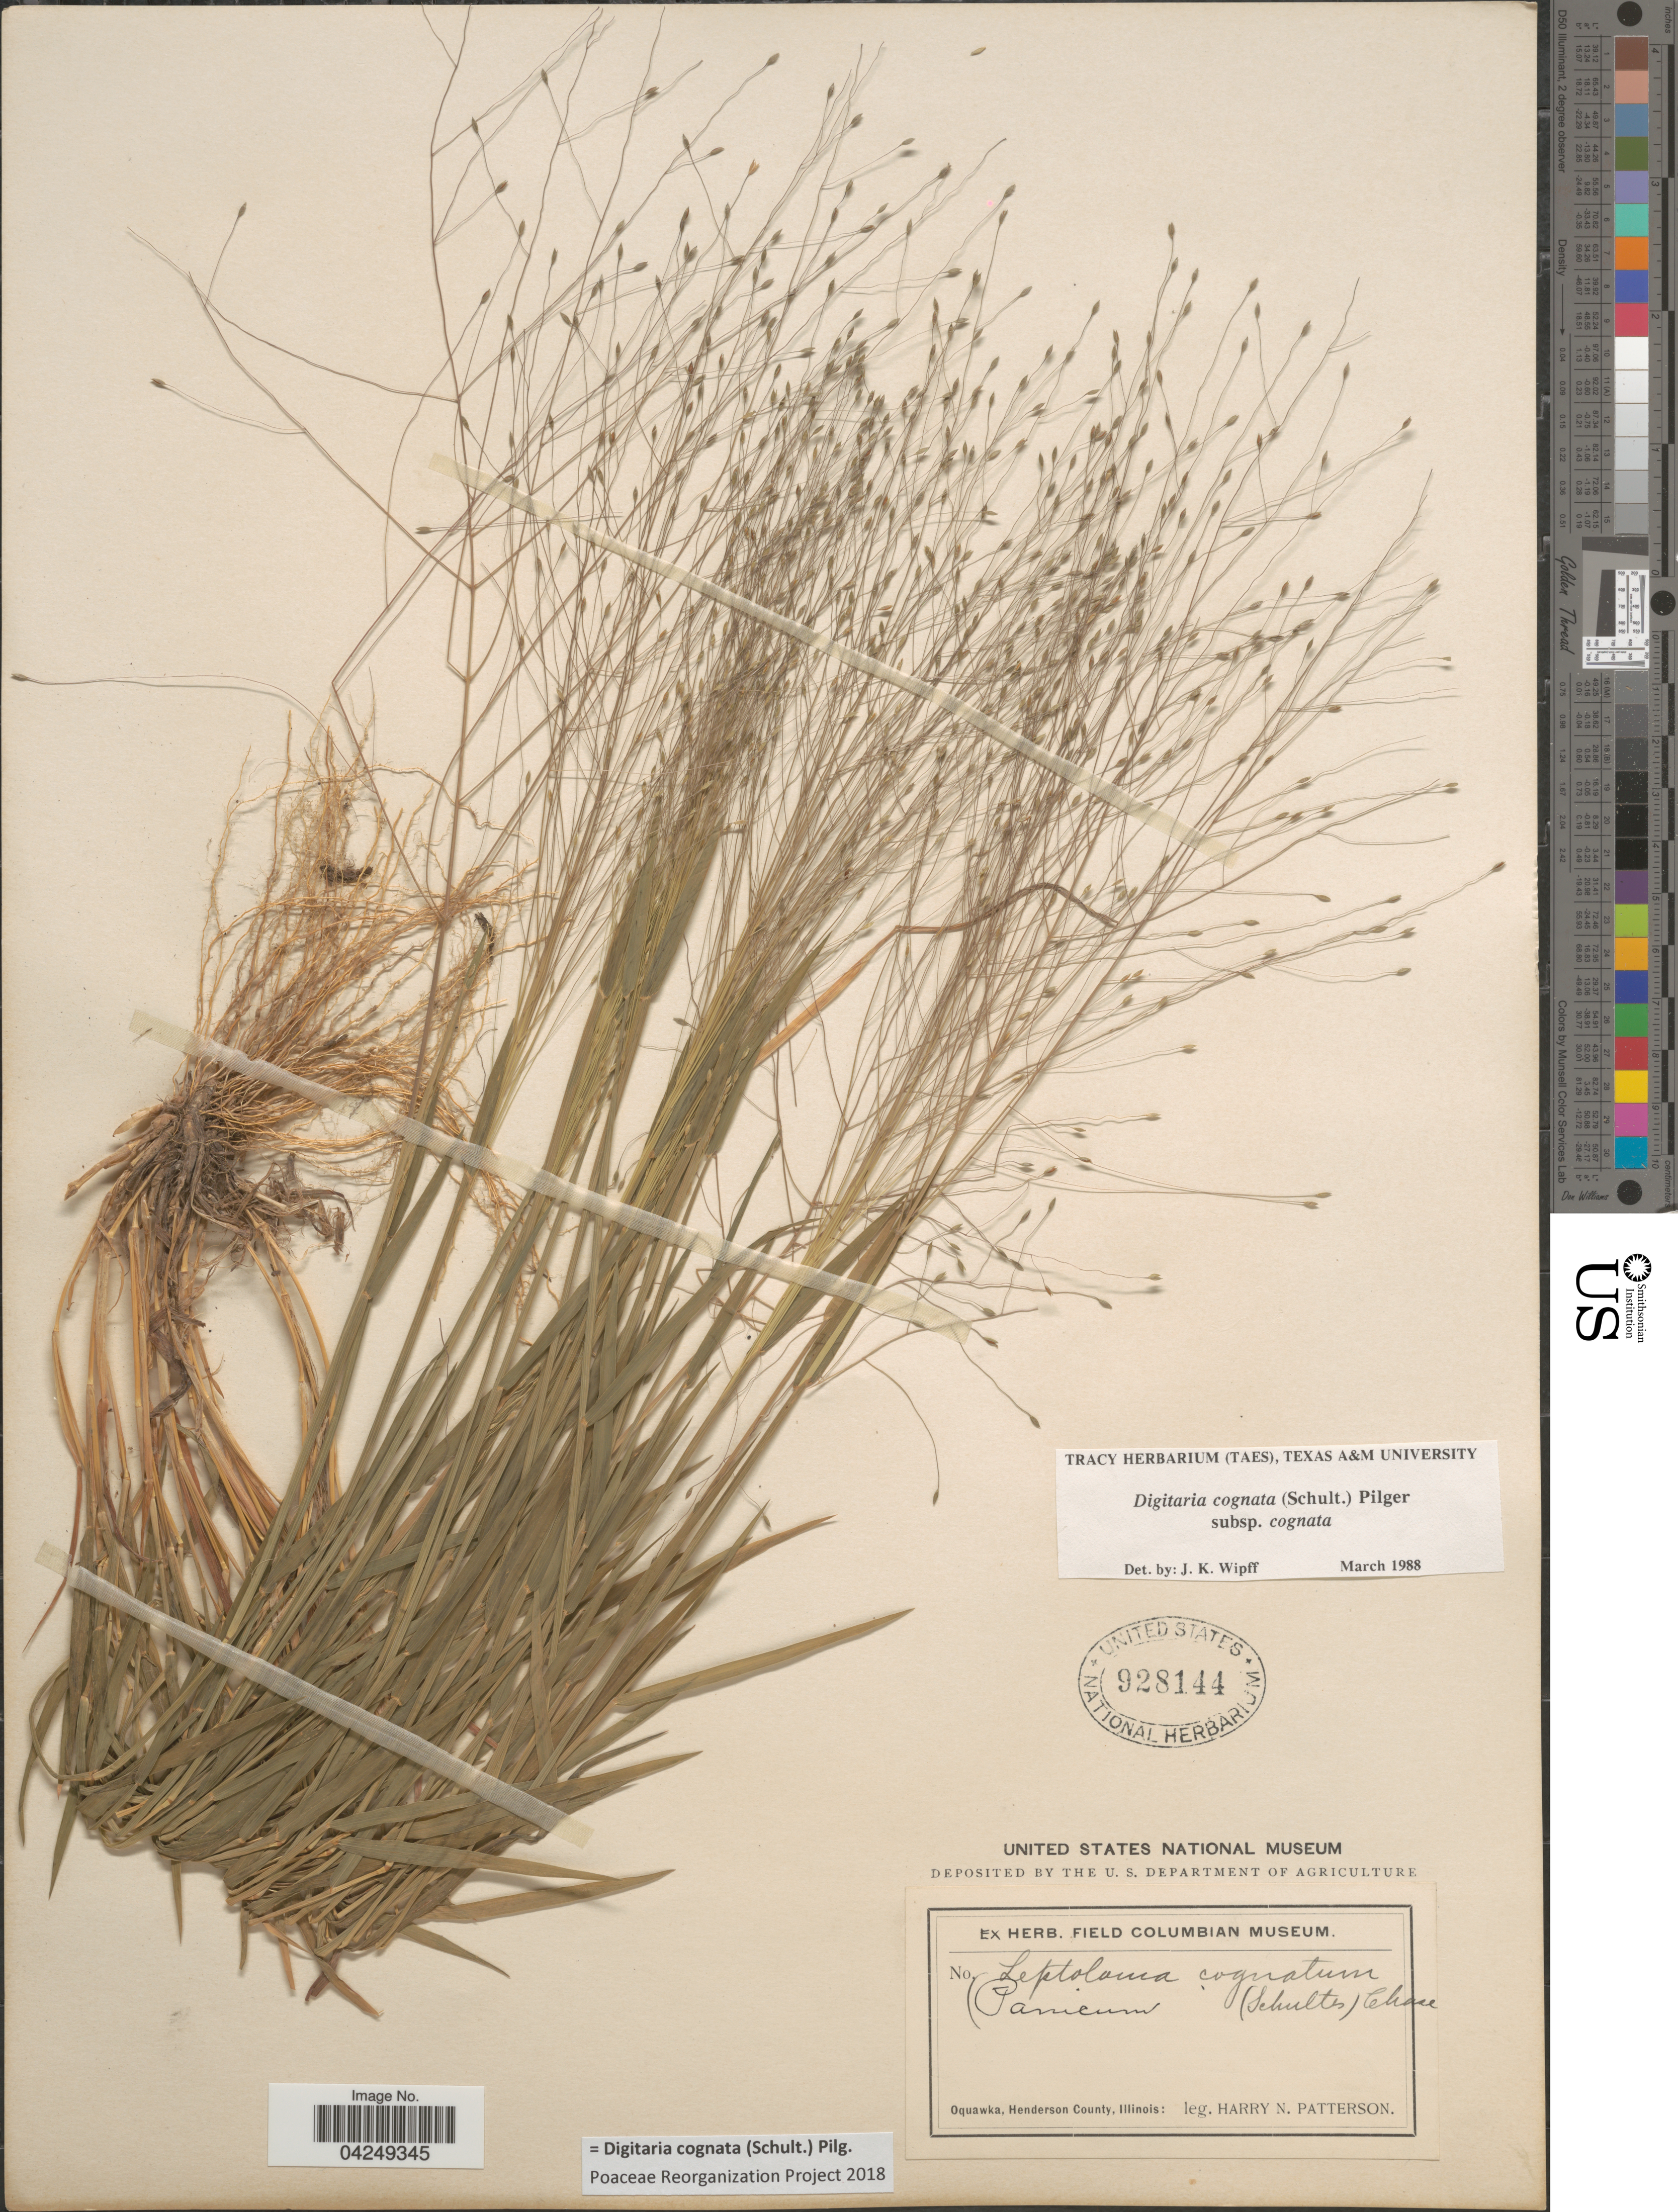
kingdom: Plantae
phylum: Tracheophyta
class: Liliopsida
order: Poales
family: Poaceae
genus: Digitaria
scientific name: Digitaria cognata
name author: (Scult.) Pilg.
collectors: H. N. Patterson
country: United States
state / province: Illinois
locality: Oquawka, Henderson County.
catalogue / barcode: US 928144